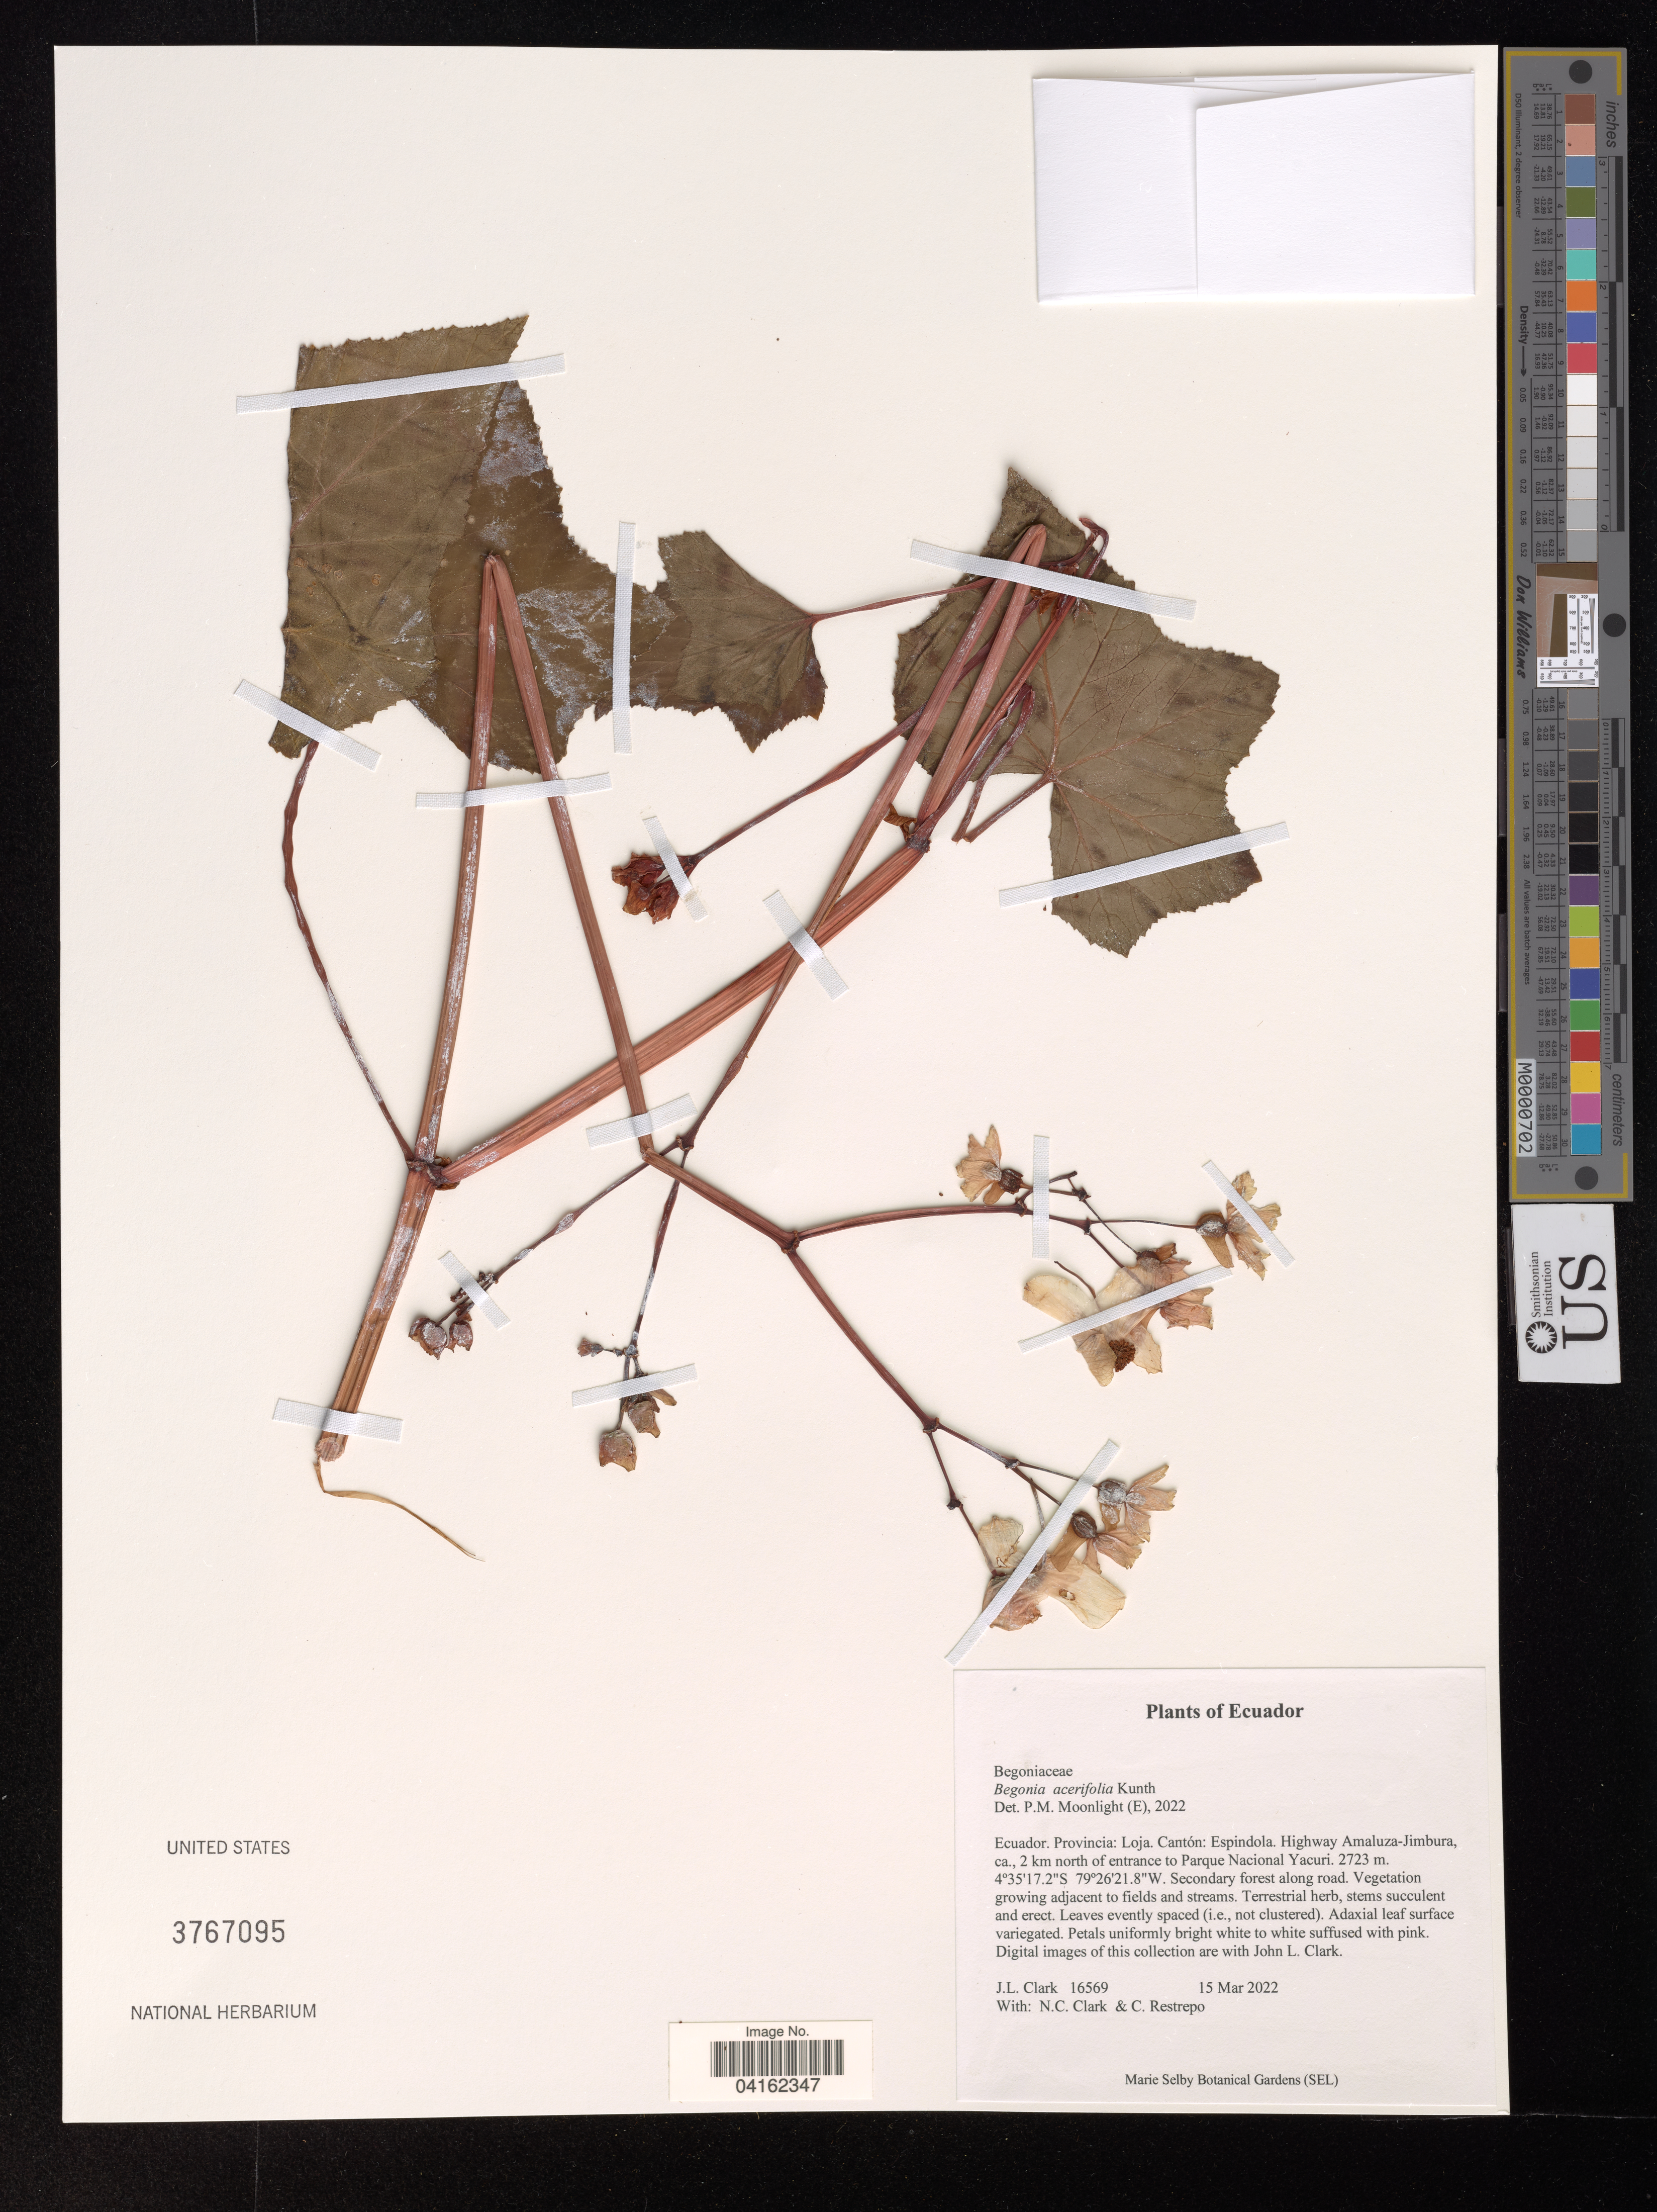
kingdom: Plantae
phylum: Tracheophyta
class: Magnoliopsida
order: Cucurbitales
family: Begoniaceae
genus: Begonia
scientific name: Begonia acerifolia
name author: Kunth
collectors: J. L. Clark, N. C. Clark & C. Restrepo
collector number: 16569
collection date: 2022-03-15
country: Ecuador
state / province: Loja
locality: Cantón: Espindola. Highway Amaluza-Jimbura, ca. 2 km north of entrance to Parque Nacional Yacuri.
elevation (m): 2723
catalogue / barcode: US 3767095